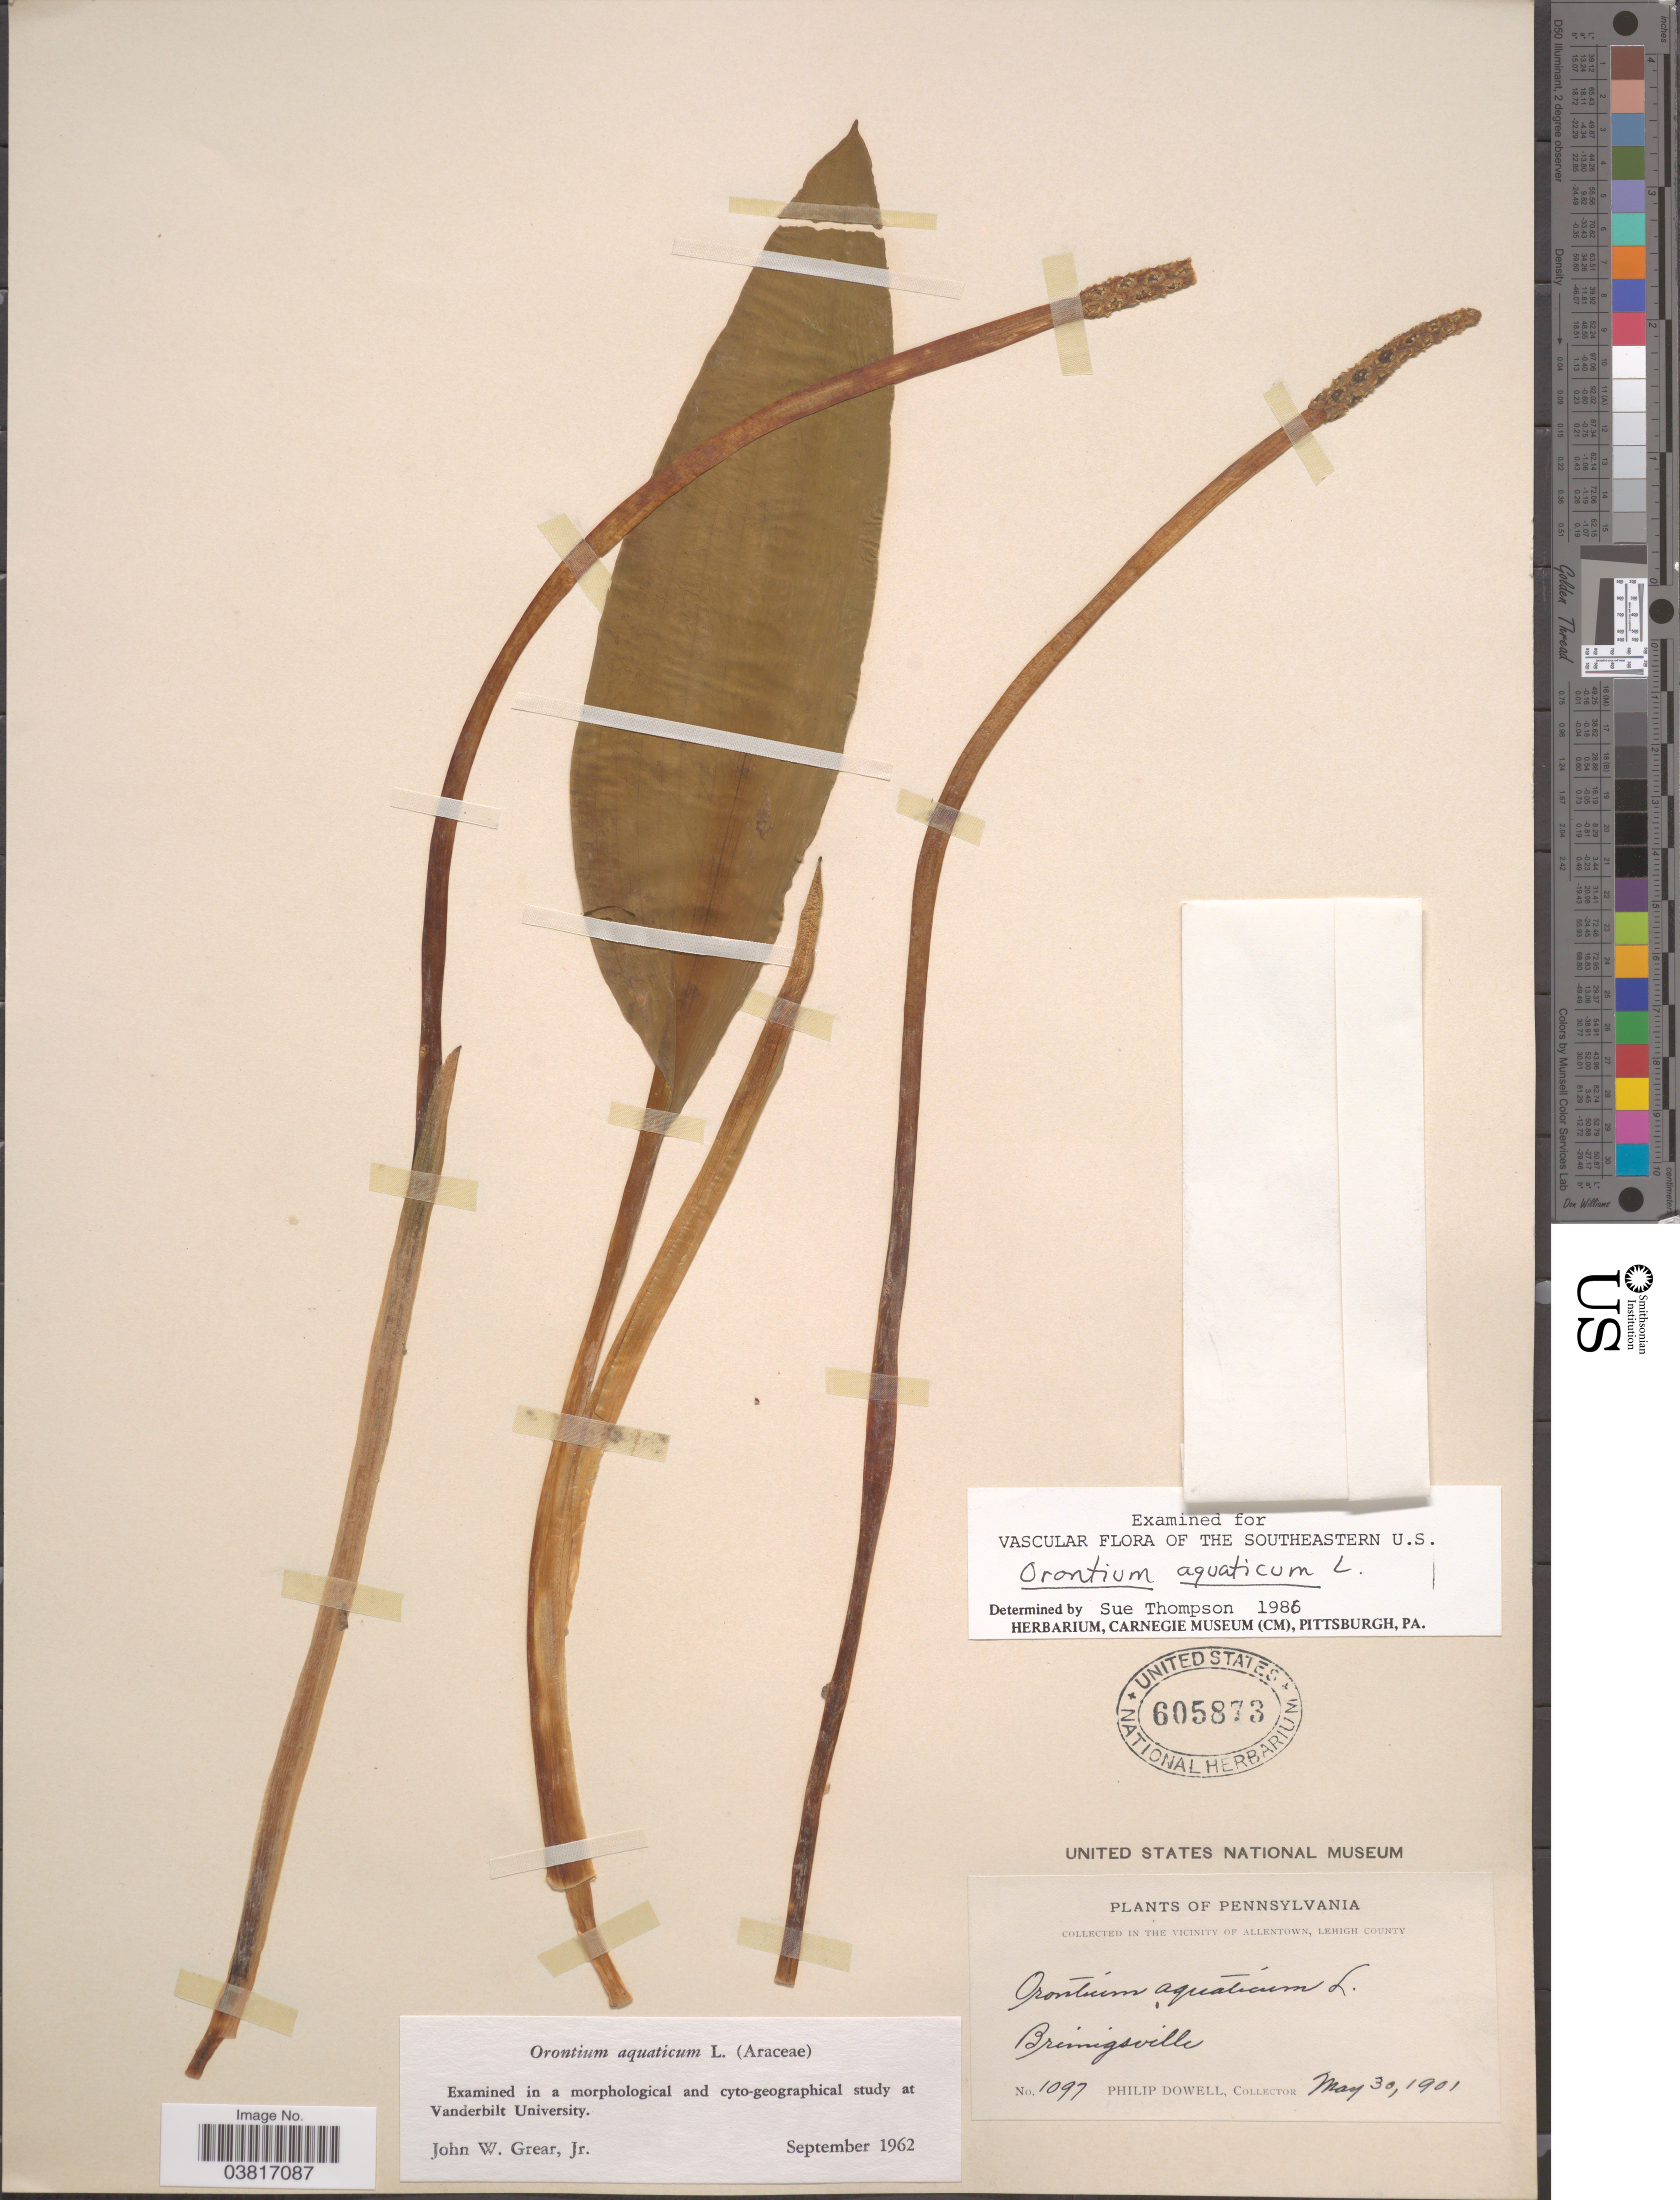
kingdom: Plantae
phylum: Tracheophyta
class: Liliopsida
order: Alismatales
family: Araceae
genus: Orontium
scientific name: Orontium aquaticum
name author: L.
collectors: P. Dowell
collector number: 1097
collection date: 1901-05-30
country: United States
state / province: Pennsylvania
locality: In the Vicinity of Allentown, Lehigh County. Breinigsville.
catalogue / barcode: US 605873